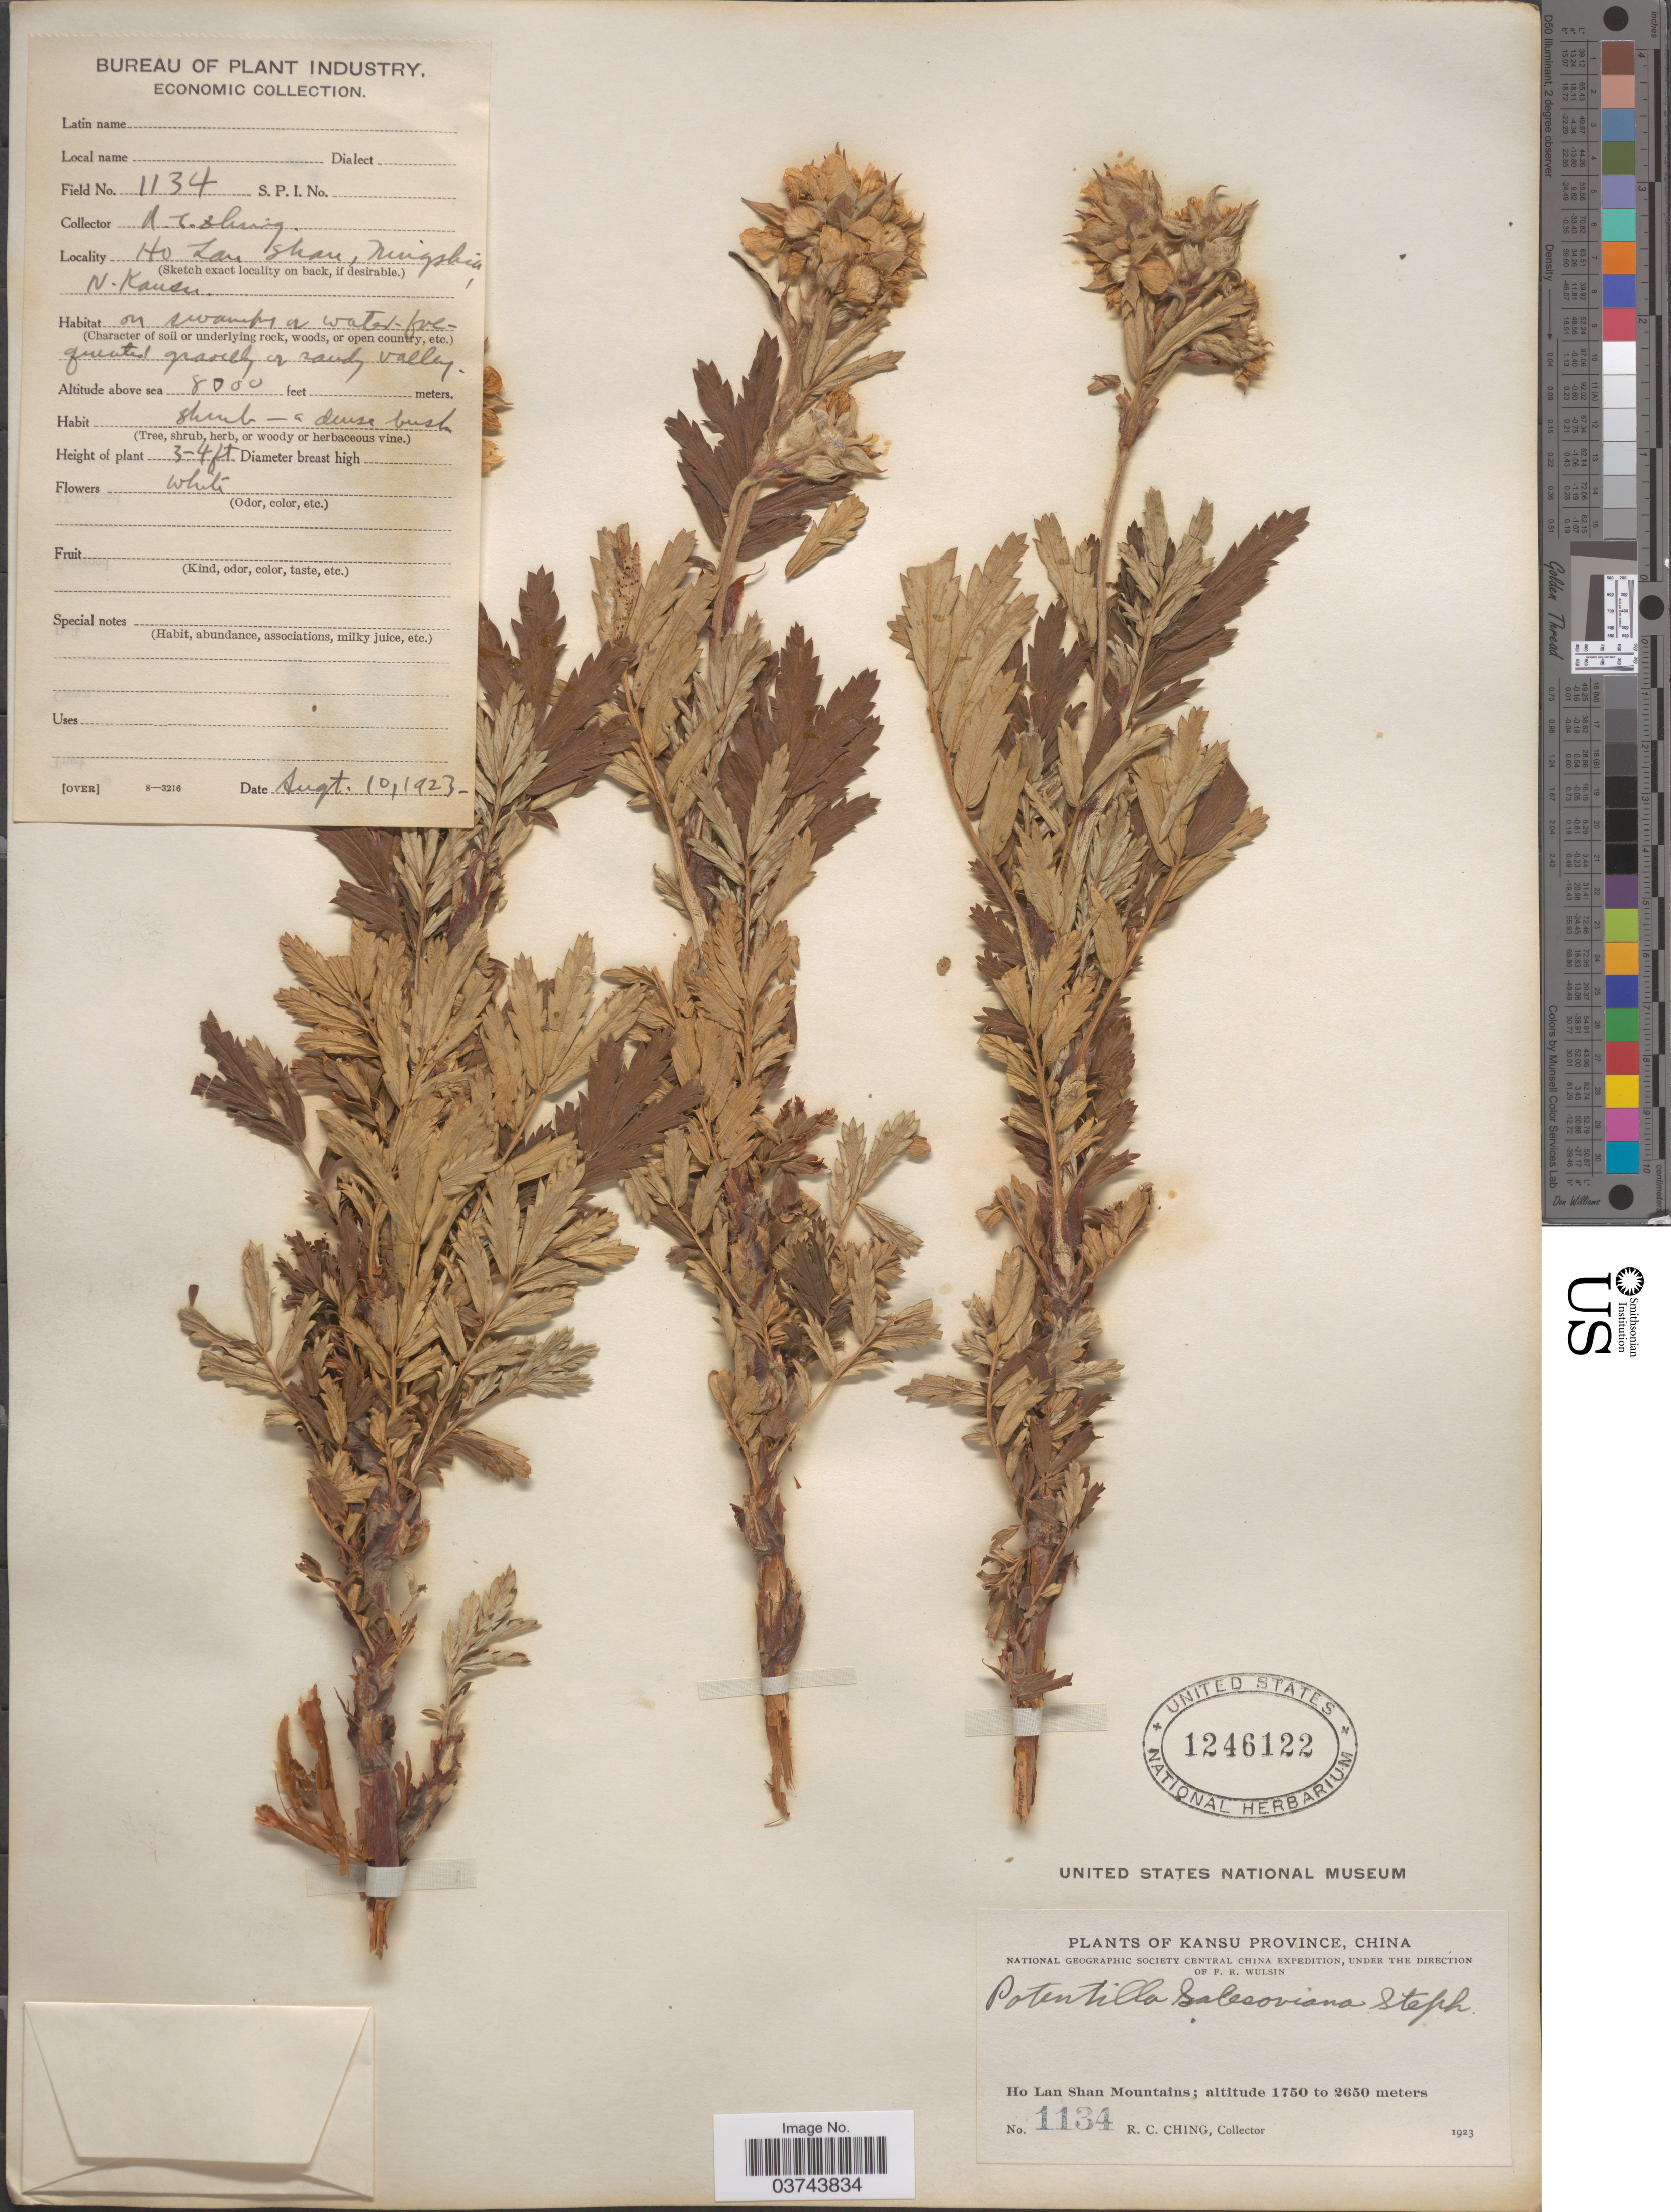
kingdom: Plantae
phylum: Tracheophyta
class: Magnoliopsida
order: Rosales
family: Rosaceae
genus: Farinopsis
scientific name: Farinopsis salesoviana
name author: (Stephan) Chrtek & Soják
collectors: R. C. Ching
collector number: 1134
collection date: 1923-08-10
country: China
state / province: Gansu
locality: Kansu Province. Ho Lan Shan Mountains. Mingshin [interpreted]. N. Kansu.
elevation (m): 2438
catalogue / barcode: US 1246122